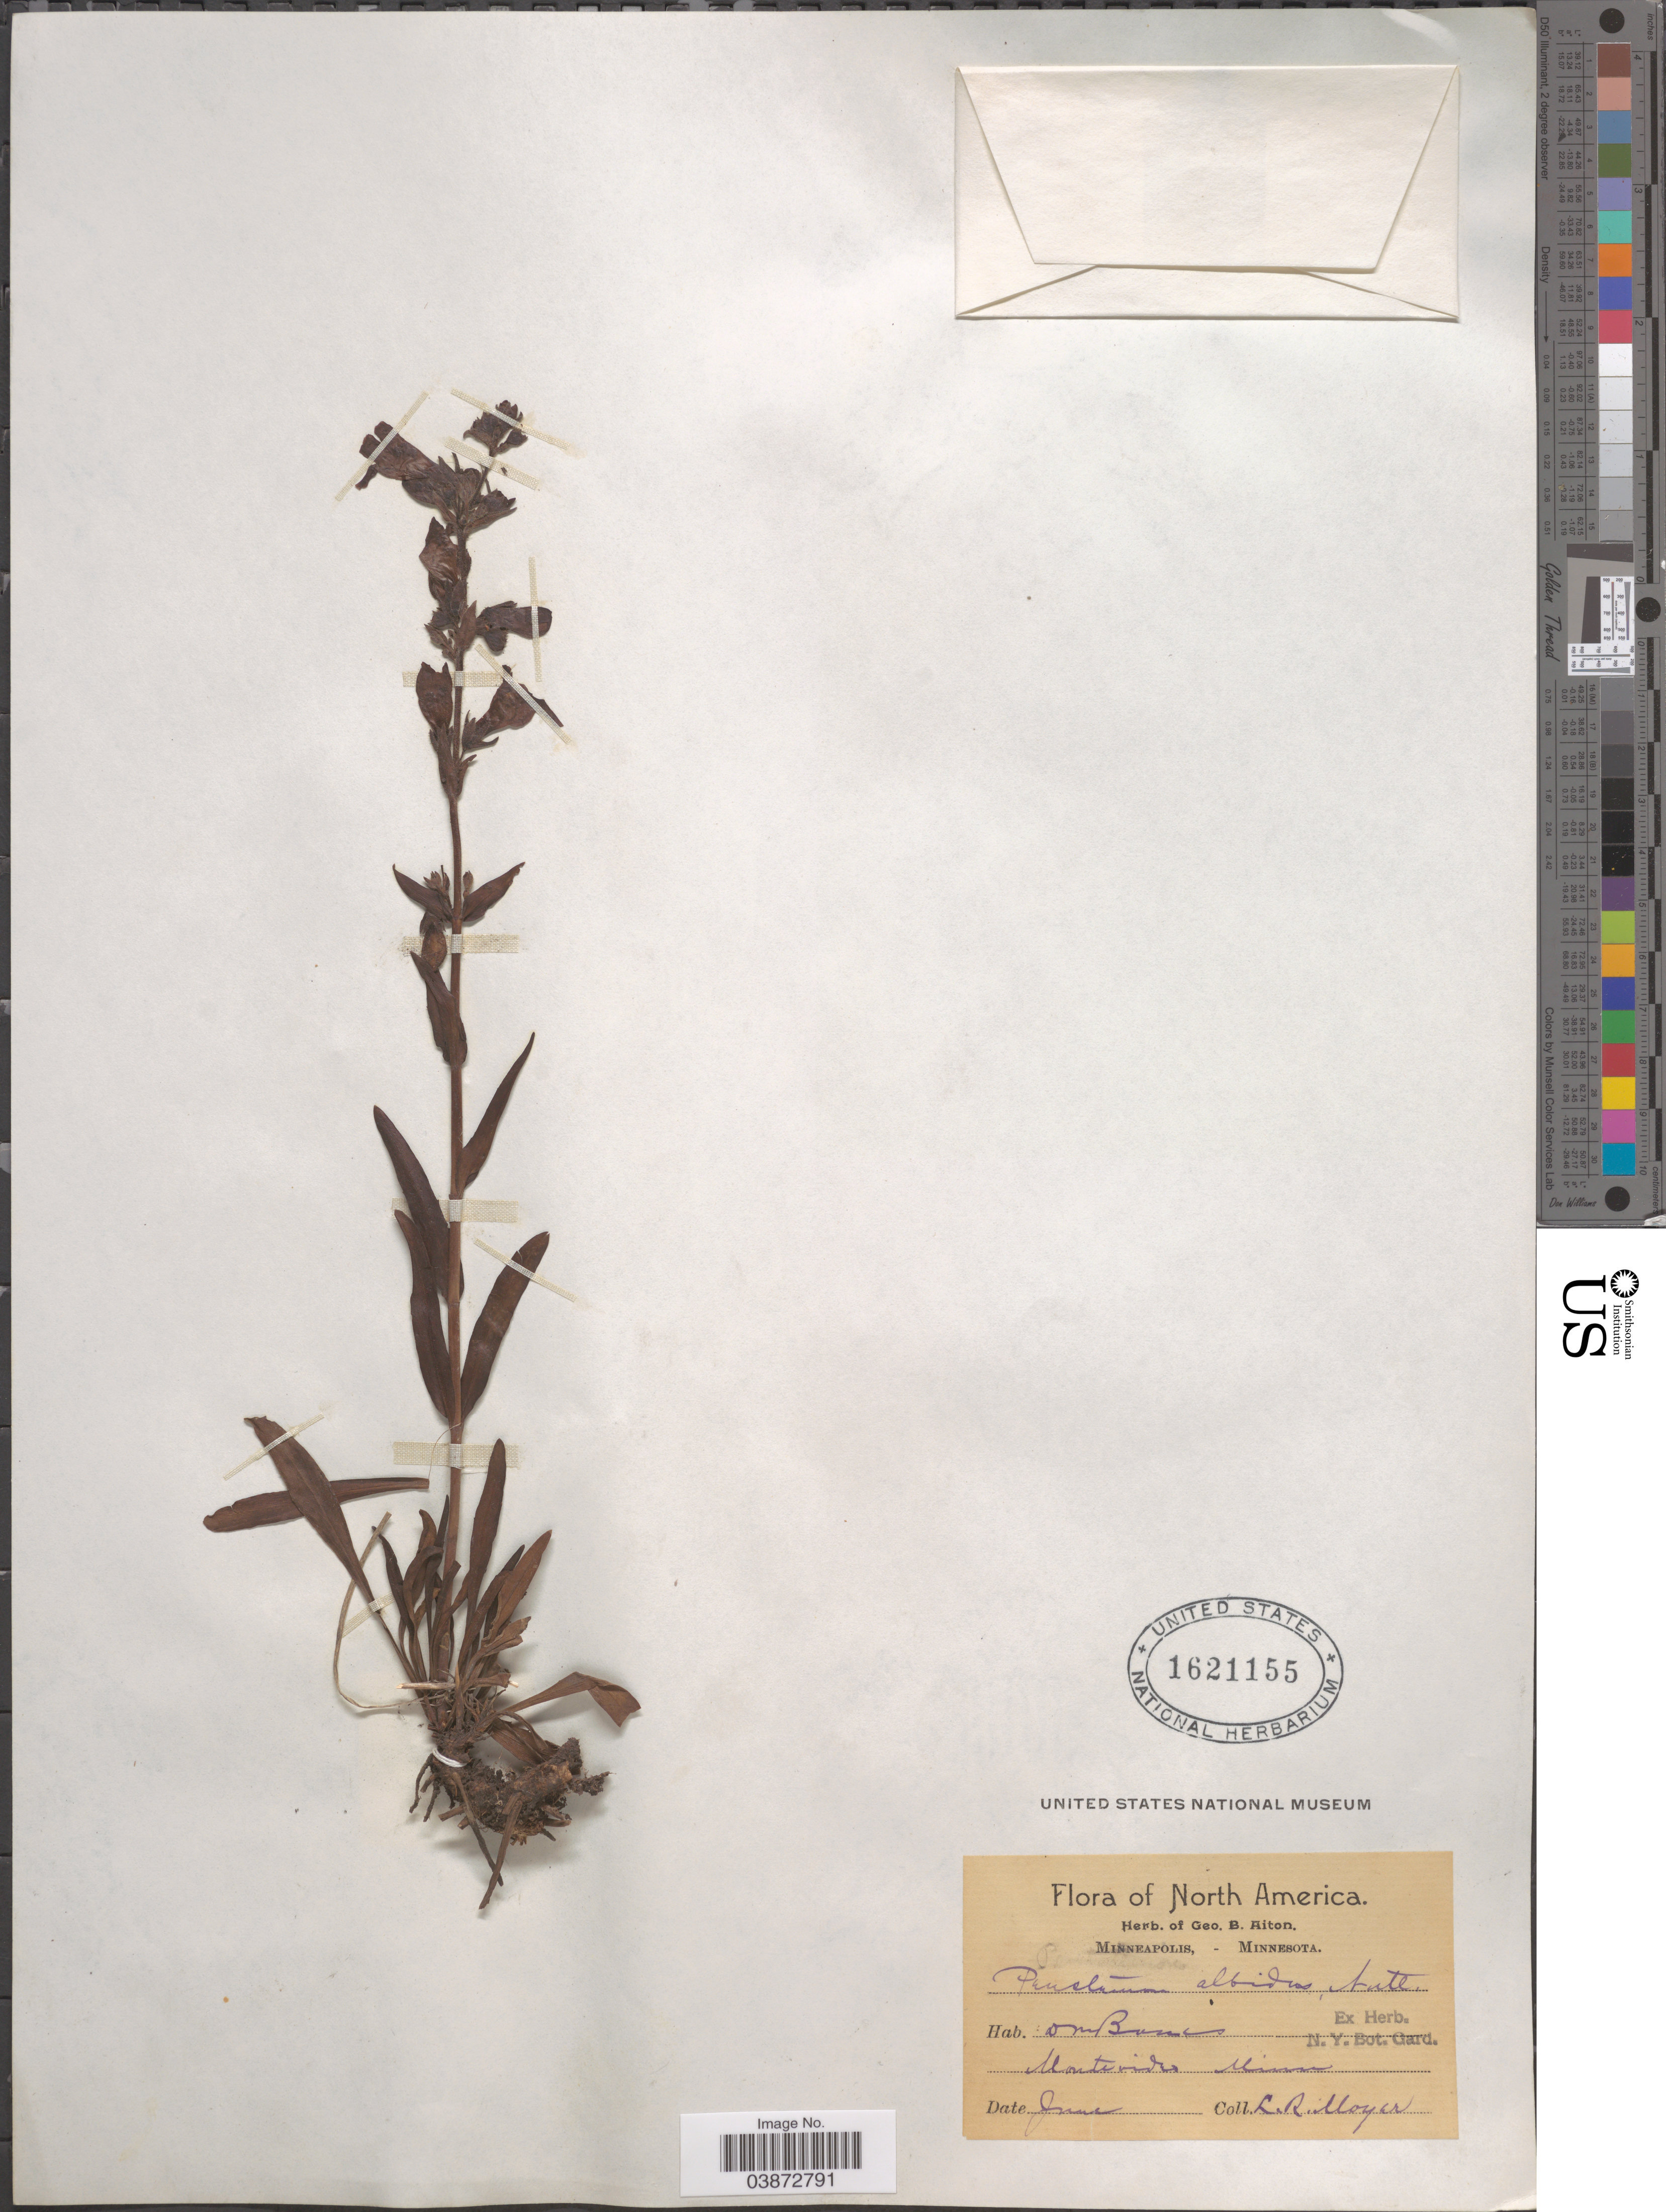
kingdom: Plantae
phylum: Tracheophyta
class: Magnoliopsida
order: Lamiales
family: Plantaginaceae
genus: Penstemon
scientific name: Penstemon albidus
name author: Nutt.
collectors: L. Moyer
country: United States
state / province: Minnesota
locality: Montevideo.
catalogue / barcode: US 1621155